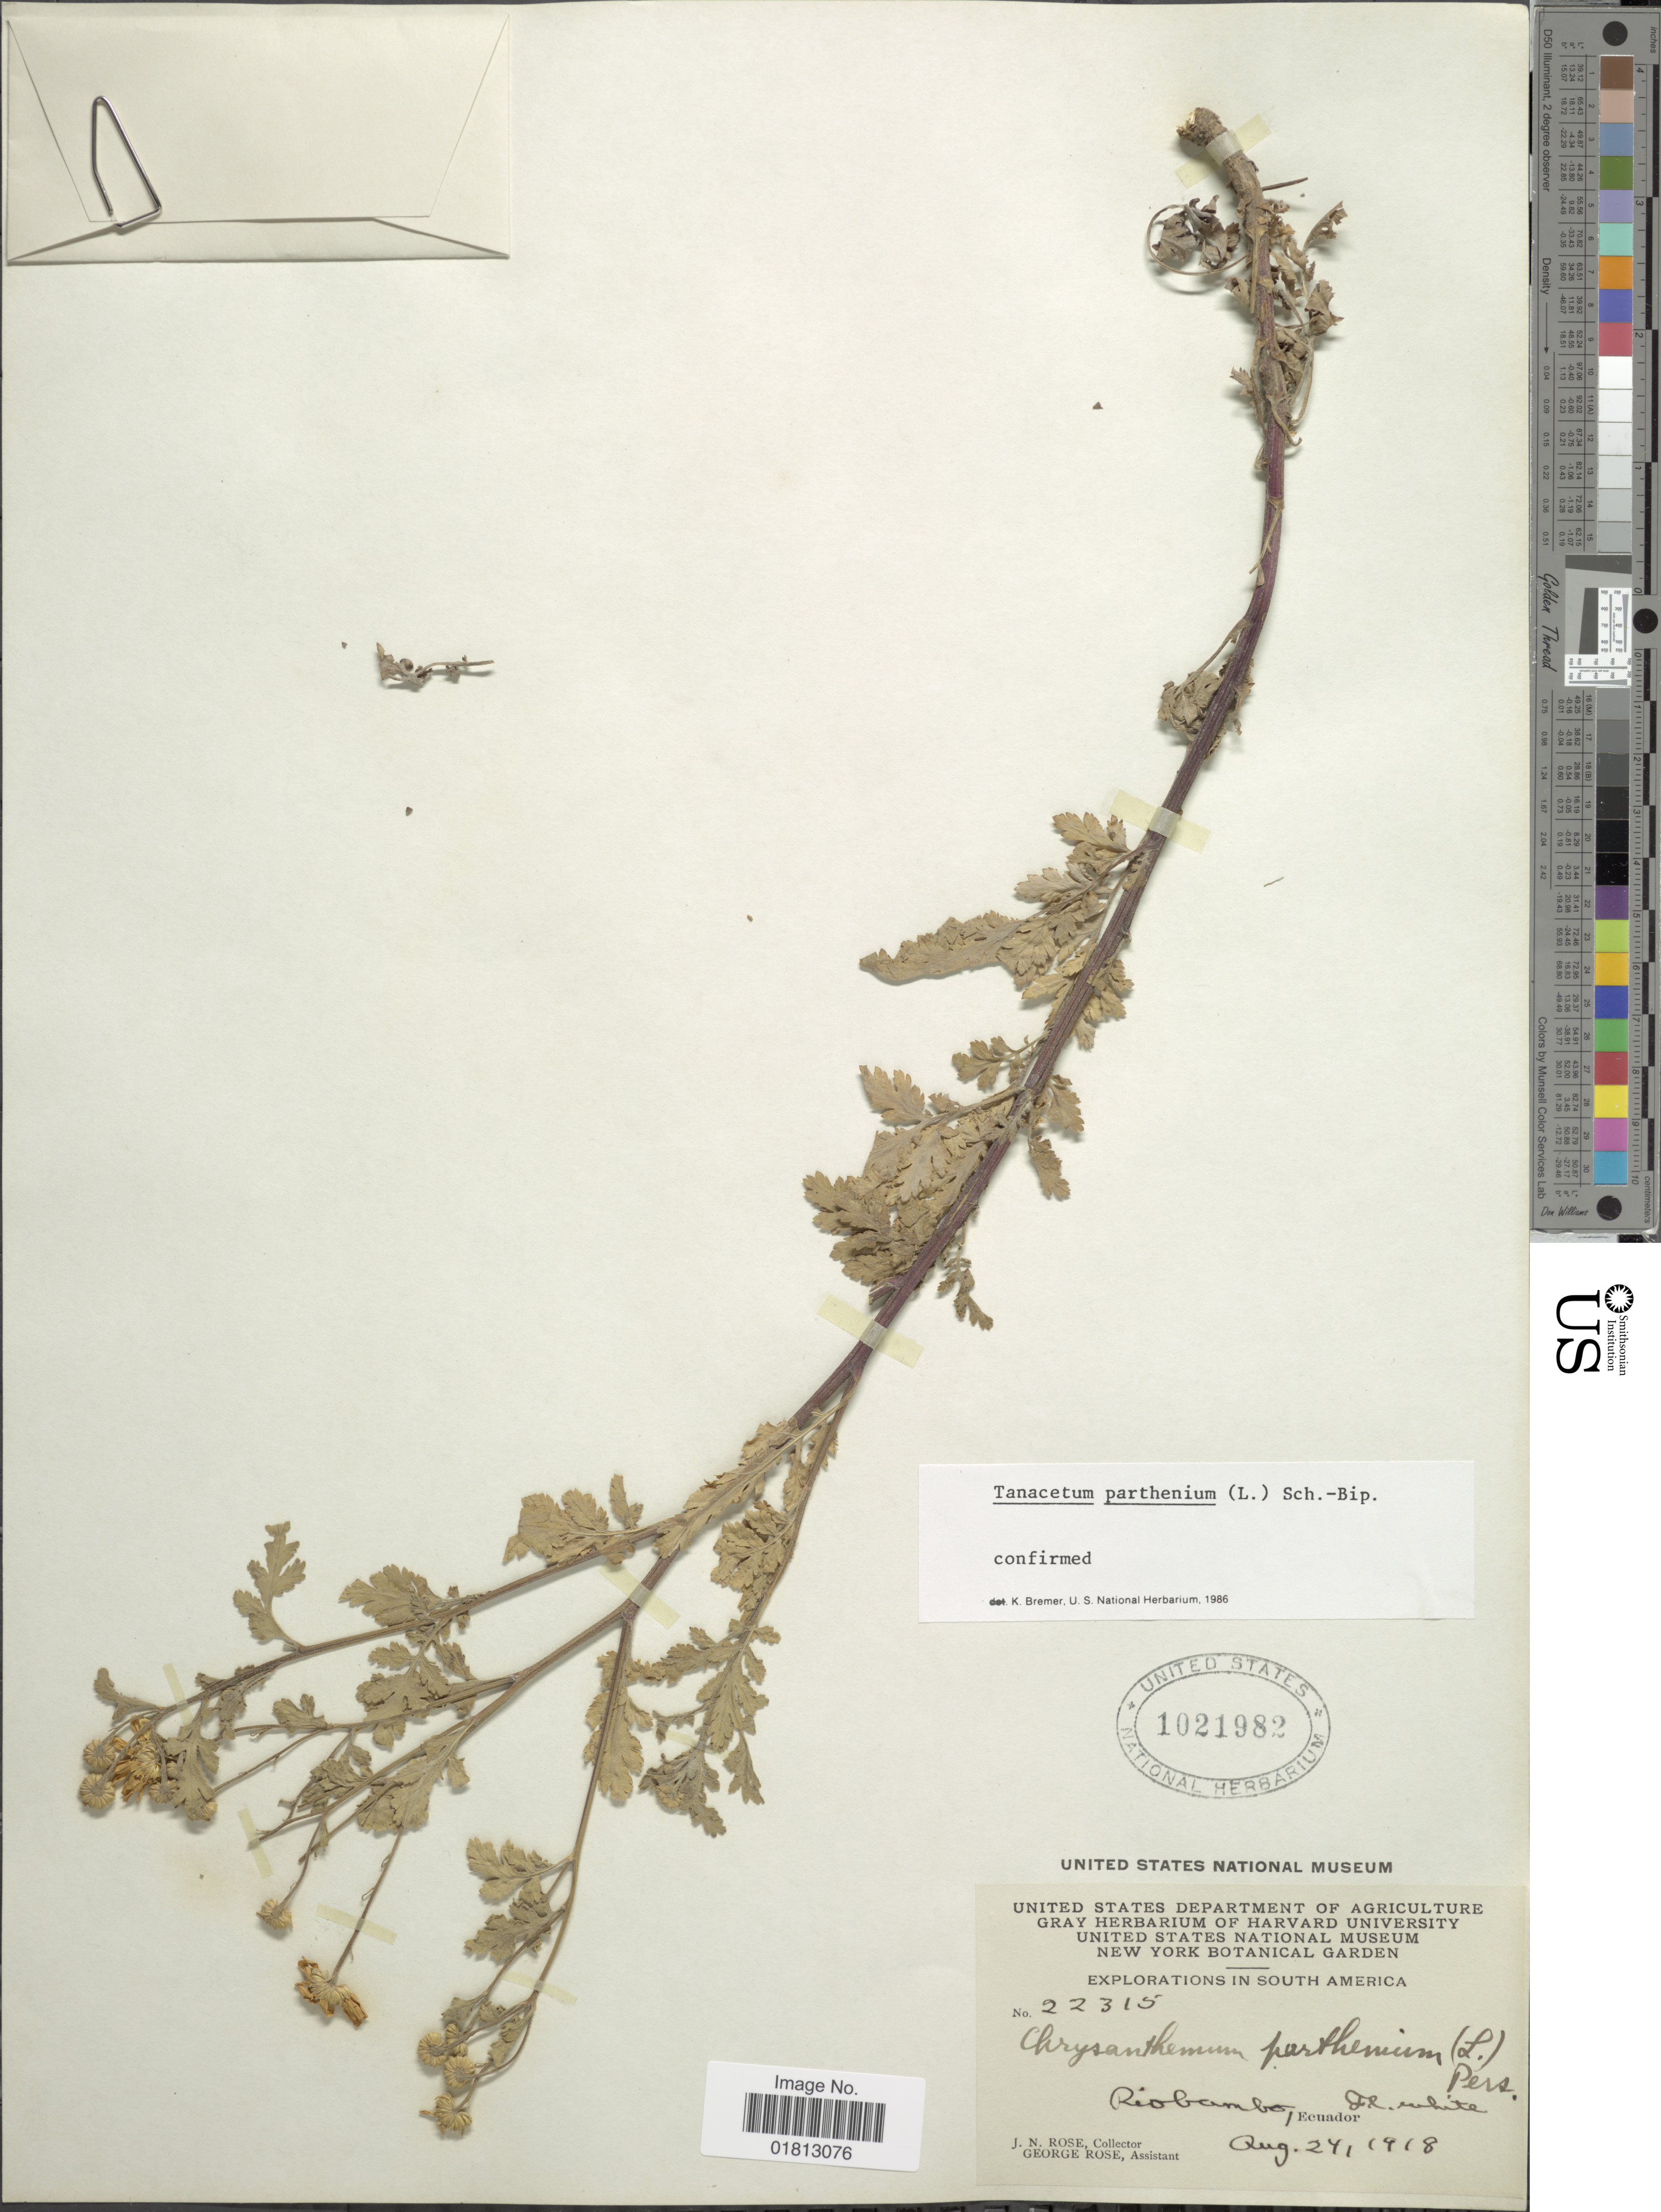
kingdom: Plantae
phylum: Tracheophyta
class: Magnoliopsida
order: Asterales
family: Asteraceae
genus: Tanacetum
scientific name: Tanacetum parthenium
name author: (L.) Sch. Bip.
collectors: J. N. Rose & G. Rose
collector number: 22315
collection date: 1918-08-24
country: Ecuador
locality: Riobambo, Ecuador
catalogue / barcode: US 1021982